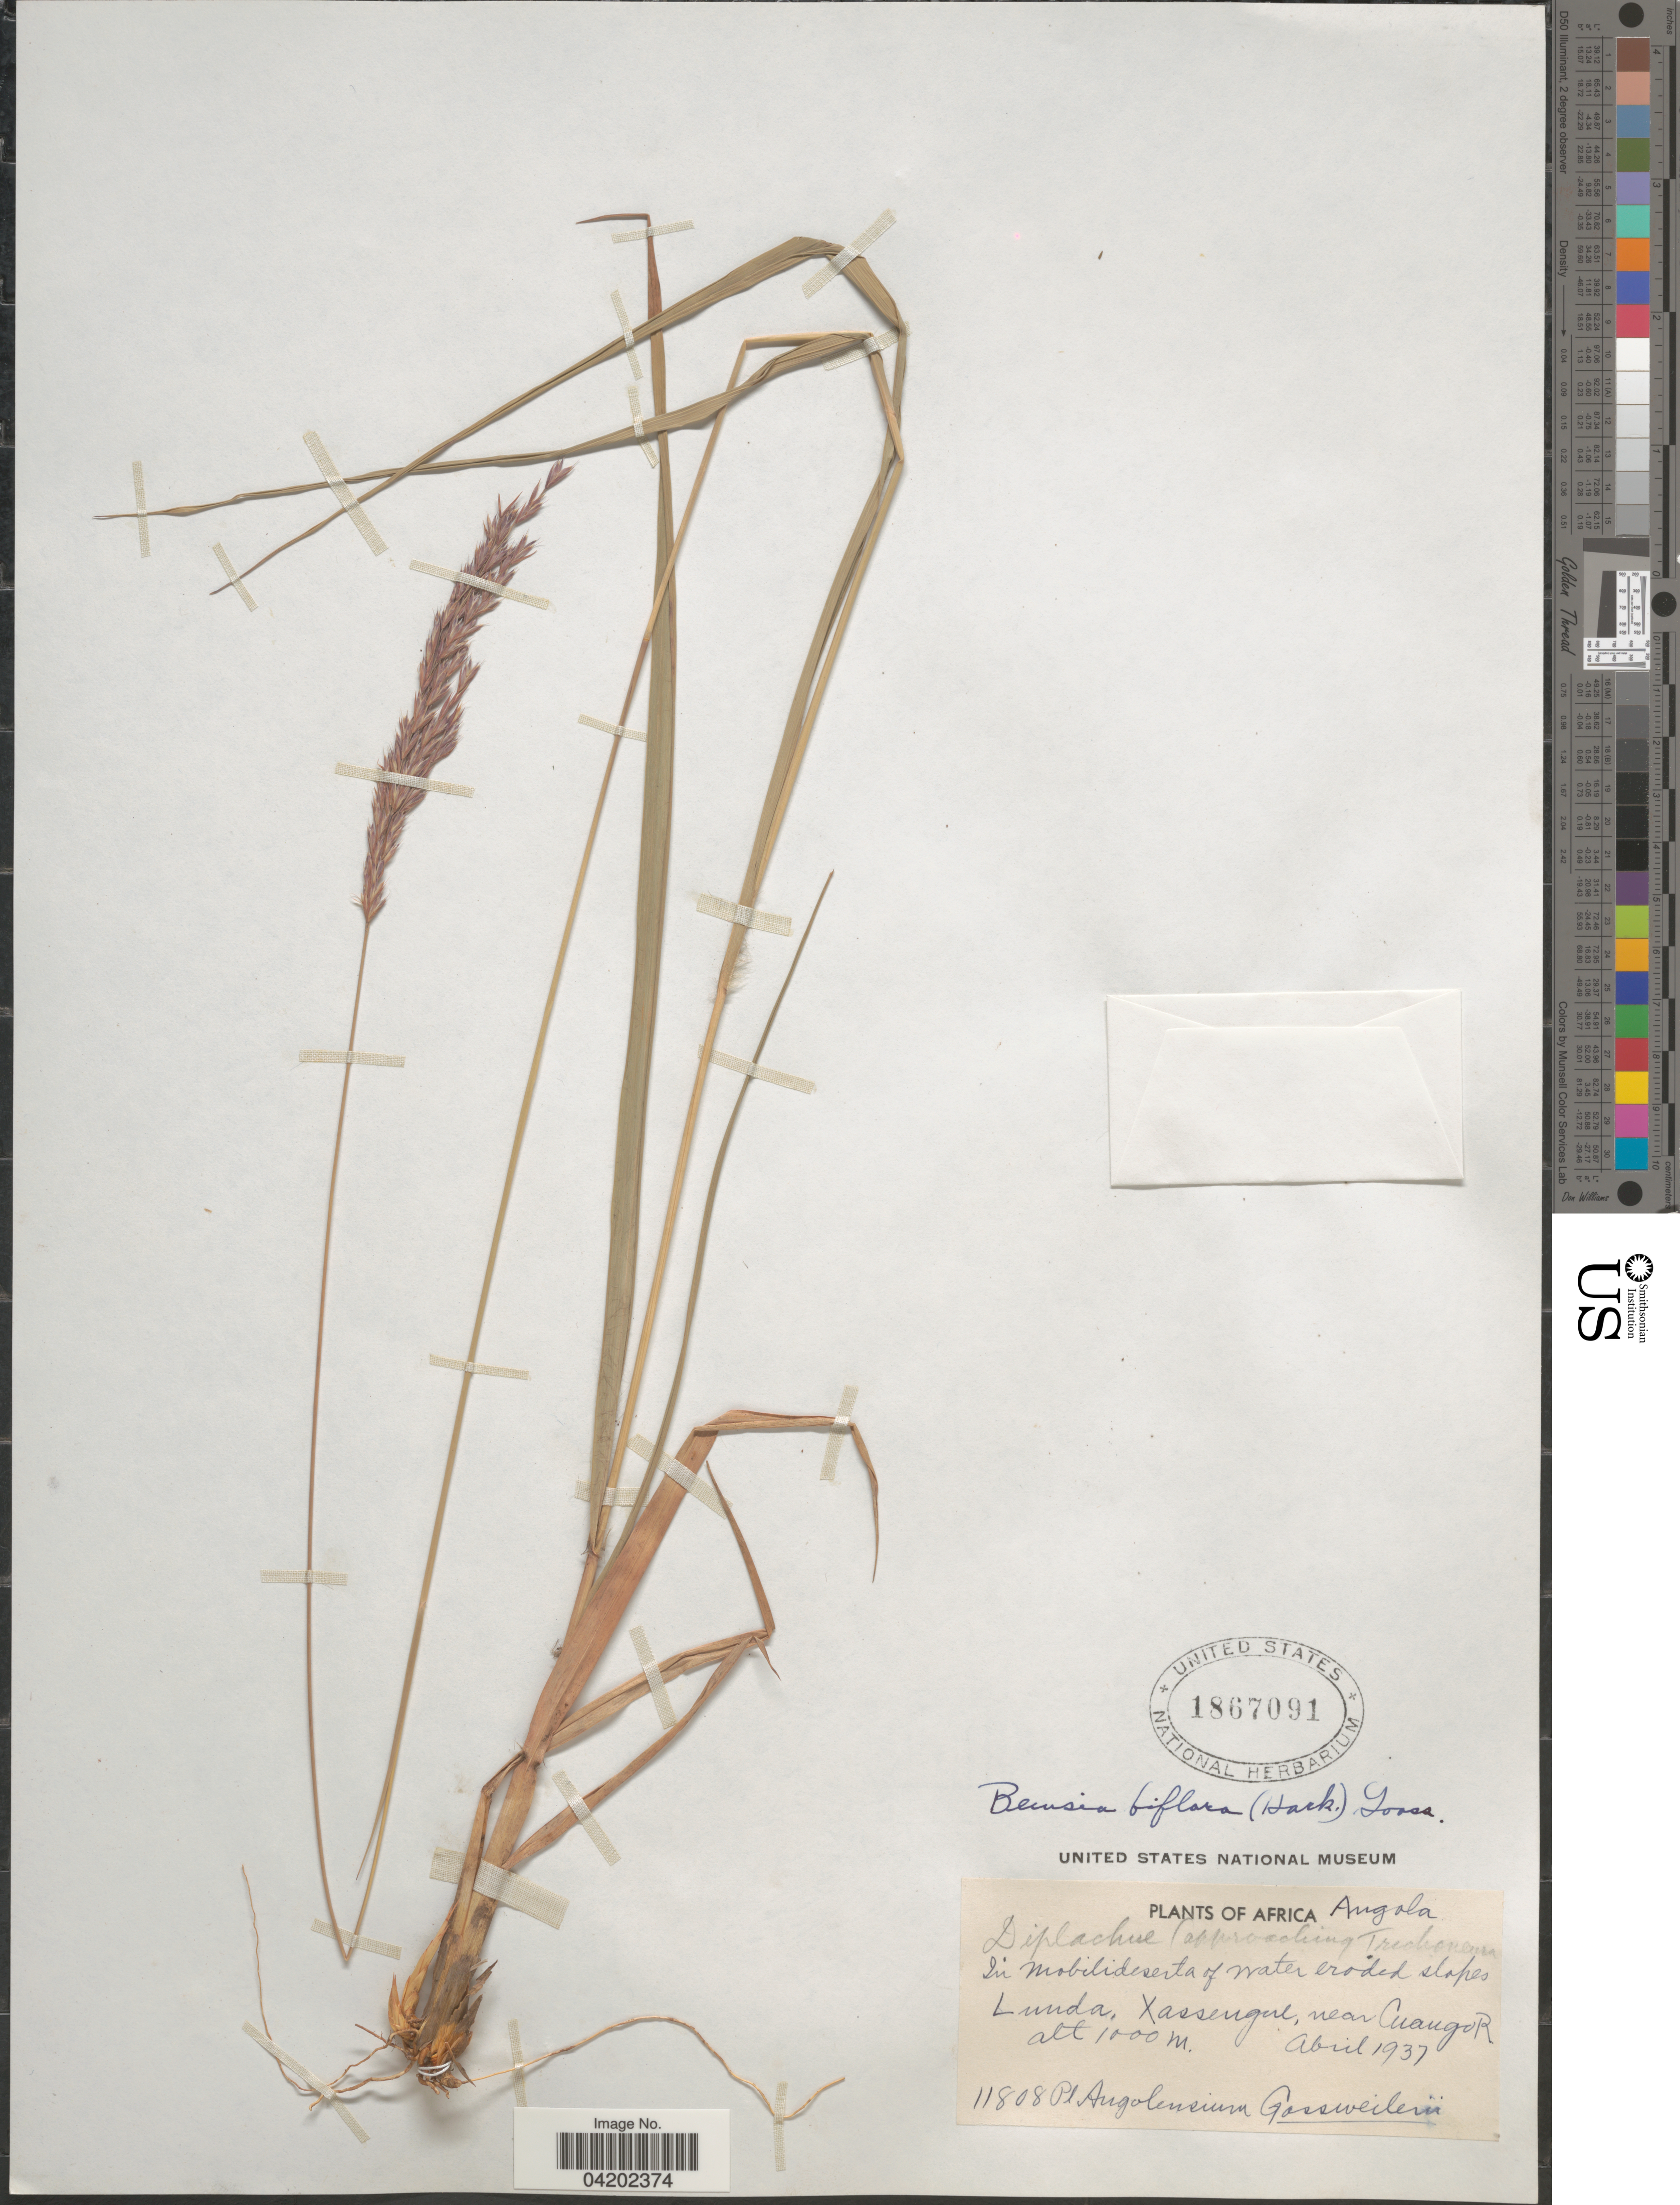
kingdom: Plantae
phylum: Tracheophyta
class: Liliopsida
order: Poales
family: Poaceae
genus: Bewsia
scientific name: Bewsia biflora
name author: (Hack.) Gooss.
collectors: -. Gossweiler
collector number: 11808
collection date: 1937-04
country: Angola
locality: In Mobilideserta of water eroded slopes. Lunda, Xassengue, near Cuango R.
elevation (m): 1000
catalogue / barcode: US 1867091